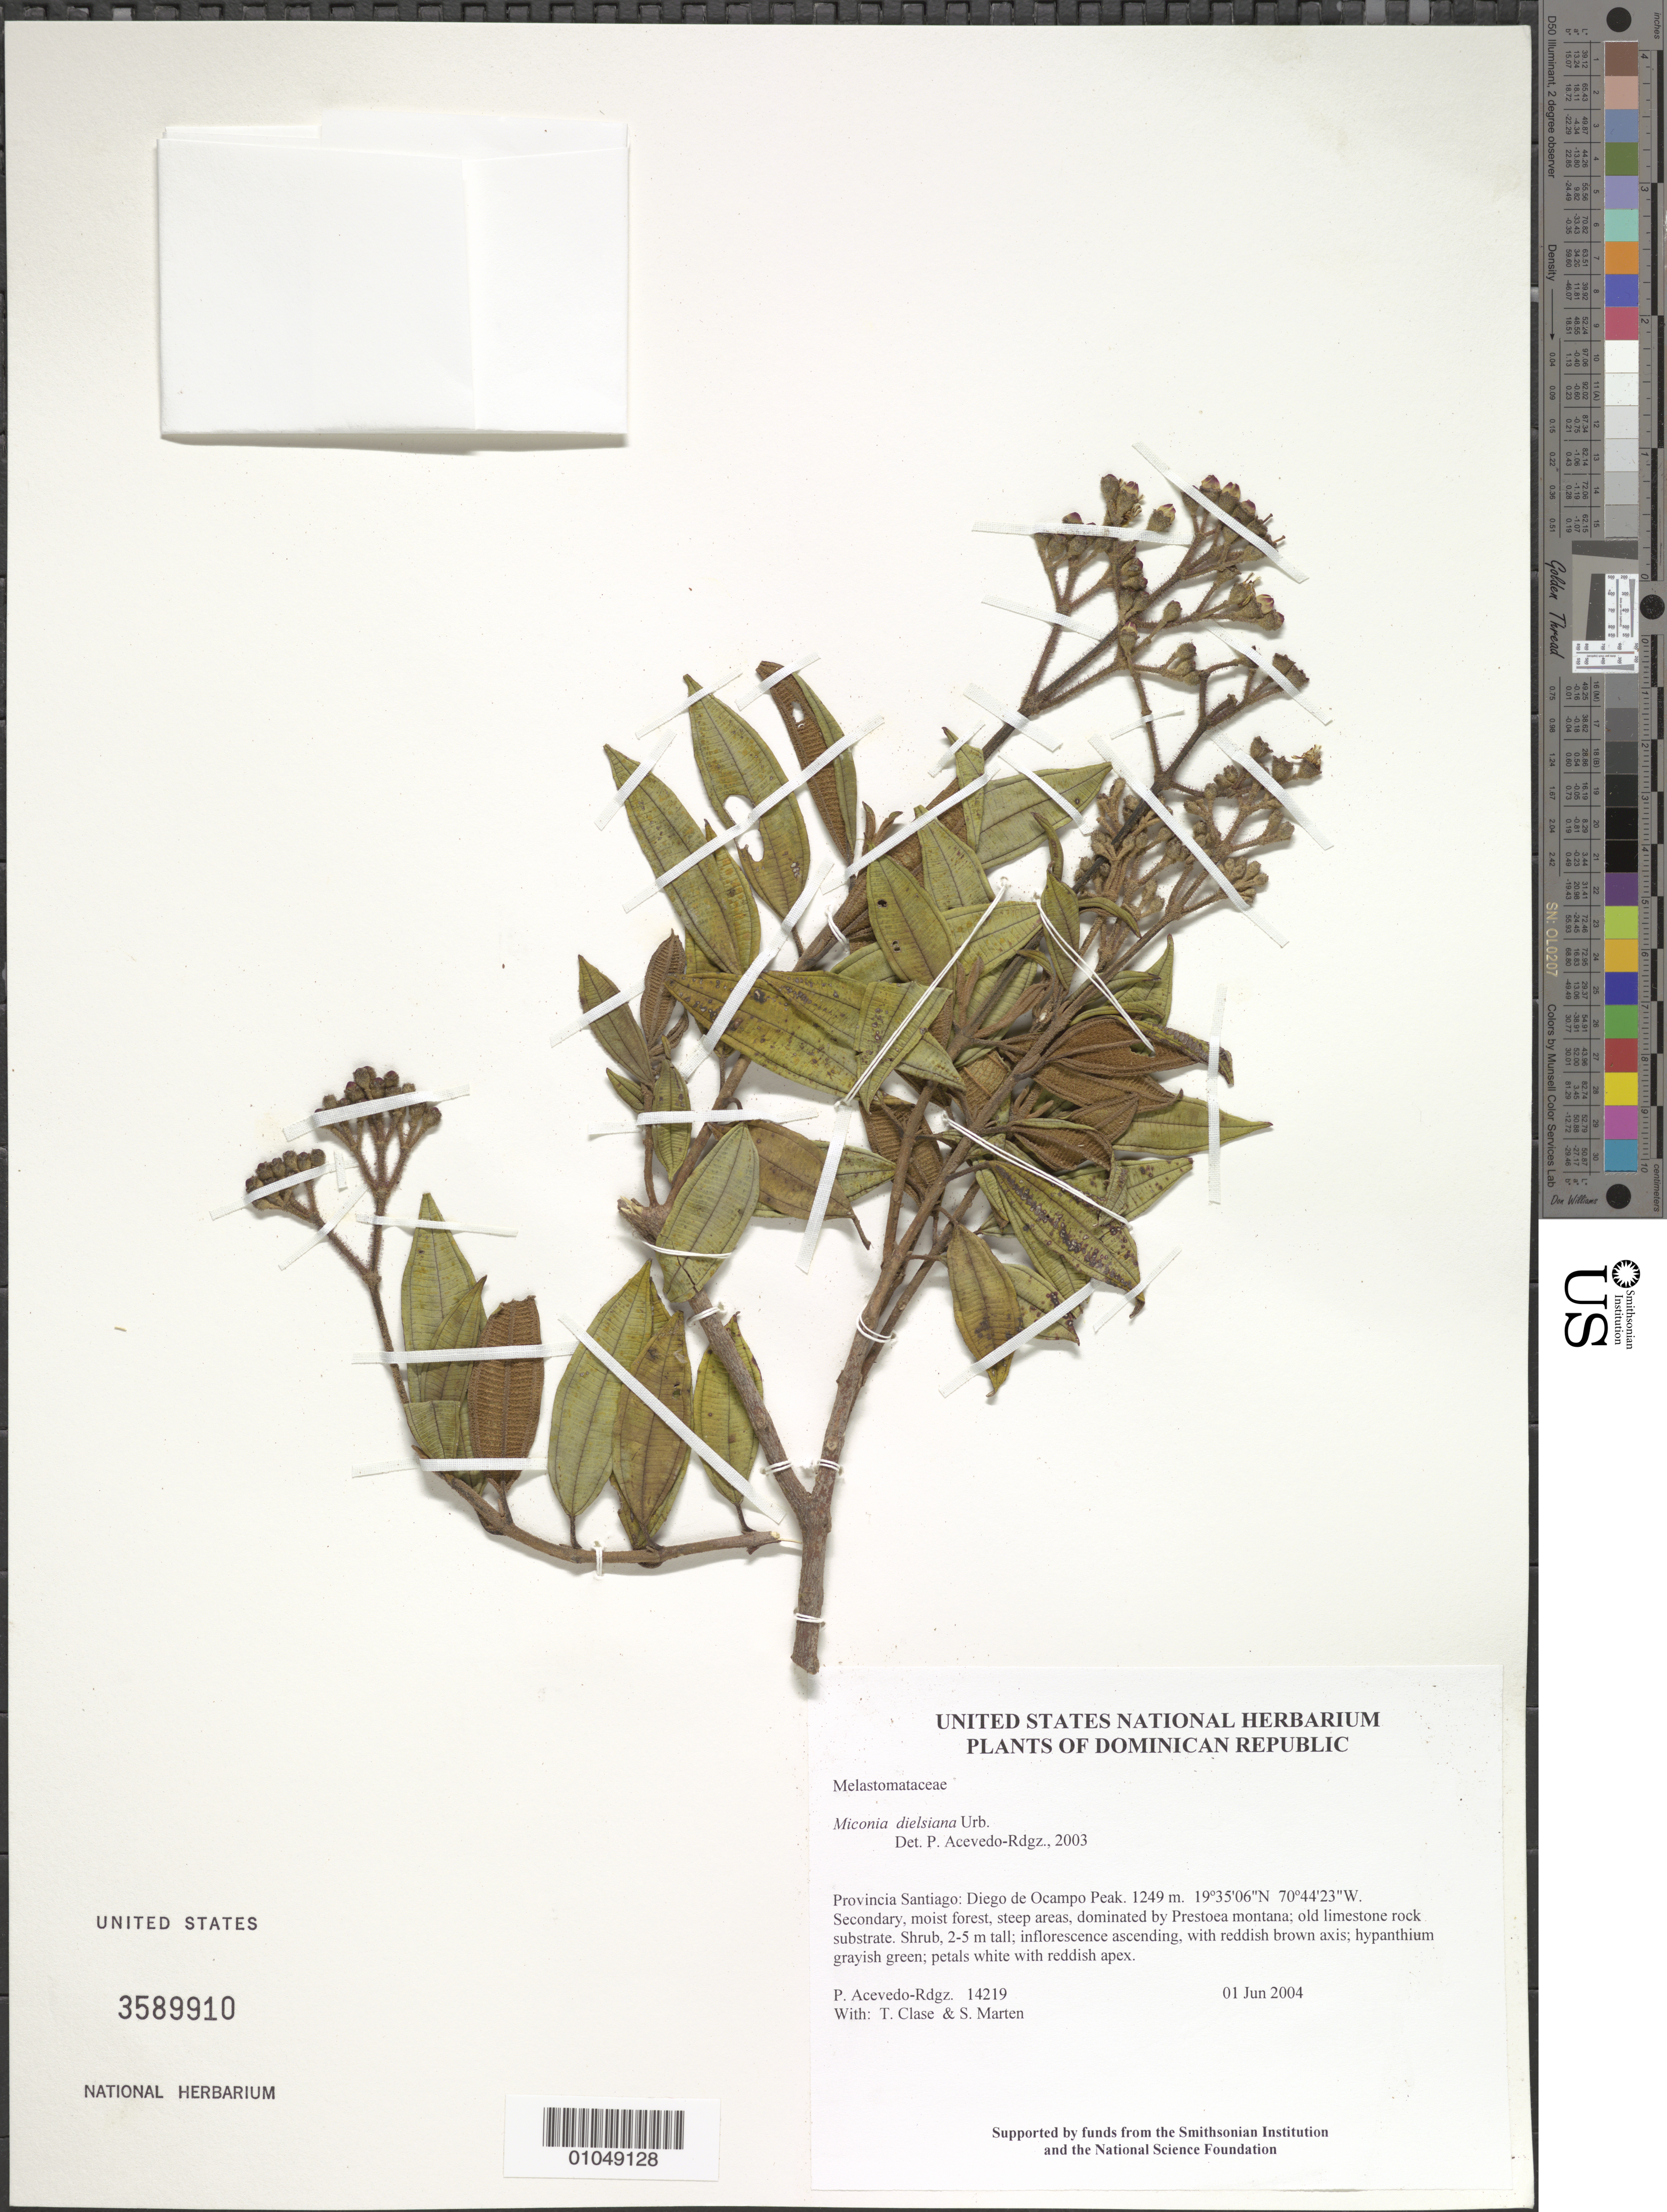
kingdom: Plantae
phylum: Tracheophyta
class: Magnoliopsida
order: Myrtales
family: Melastomataceae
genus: Miconia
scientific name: Miconia dielsiana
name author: Urb.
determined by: Acevedo-Rodríguez, P., (BOT), Smithsonian Institution - National Museum of Natural History (UNITED STATES)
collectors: P. Acevedo-Rodr., T. Clase & S. Marten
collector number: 14219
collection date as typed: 01 Jun 2004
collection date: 2004-06-01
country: Dominican Republic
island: Hispaniola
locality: Provincia Santiago: Diego de Ocampo Peak.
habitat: Secondary, moist forest, steep areas, dominated by Prestoea montana; old limestone rock substrate.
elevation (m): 1249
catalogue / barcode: US 3589910